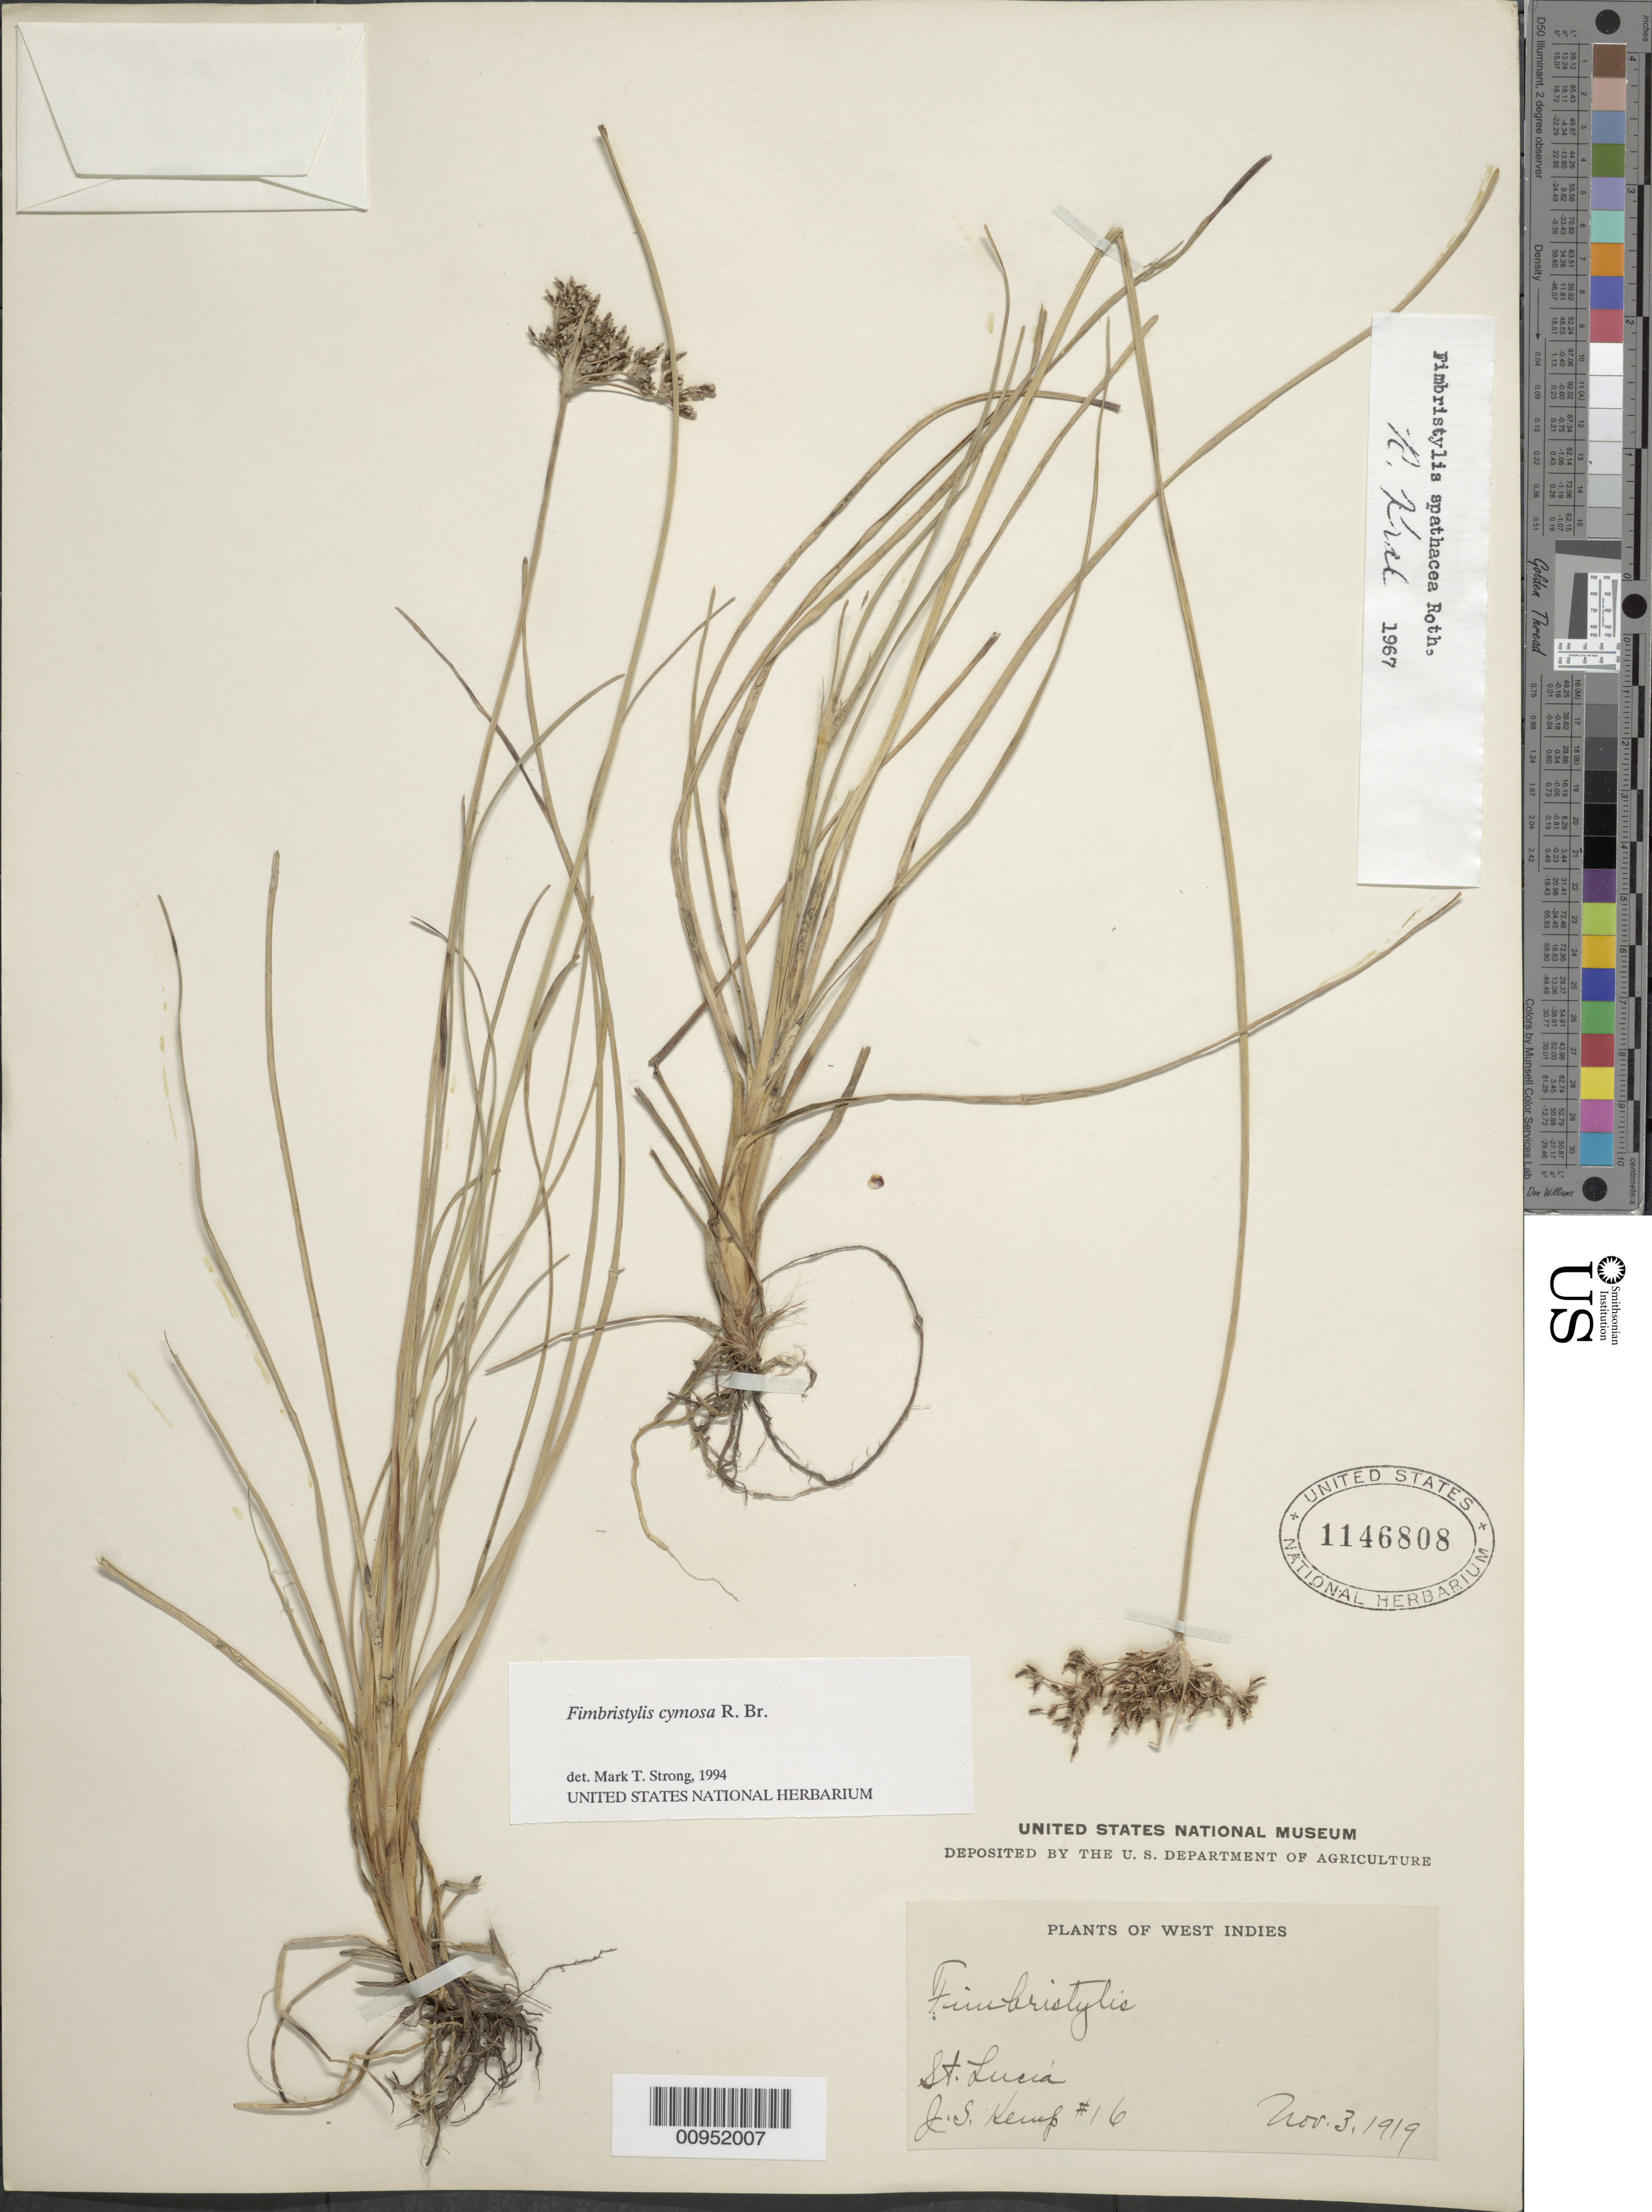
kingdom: Plantae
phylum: Tracheophyta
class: Liliopsida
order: Poales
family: Cyperaceae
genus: Fimbristylis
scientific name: Fimbristylis cymosa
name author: R. Br.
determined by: Strong, M. T., (US), Smithsonian Institution - National Museum of Natural History (UNITED STATES)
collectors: J. Kemp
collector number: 16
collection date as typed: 03 Nov 1919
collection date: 1919-11-03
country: St. Lucia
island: St. Lucia I.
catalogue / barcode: US 1146808